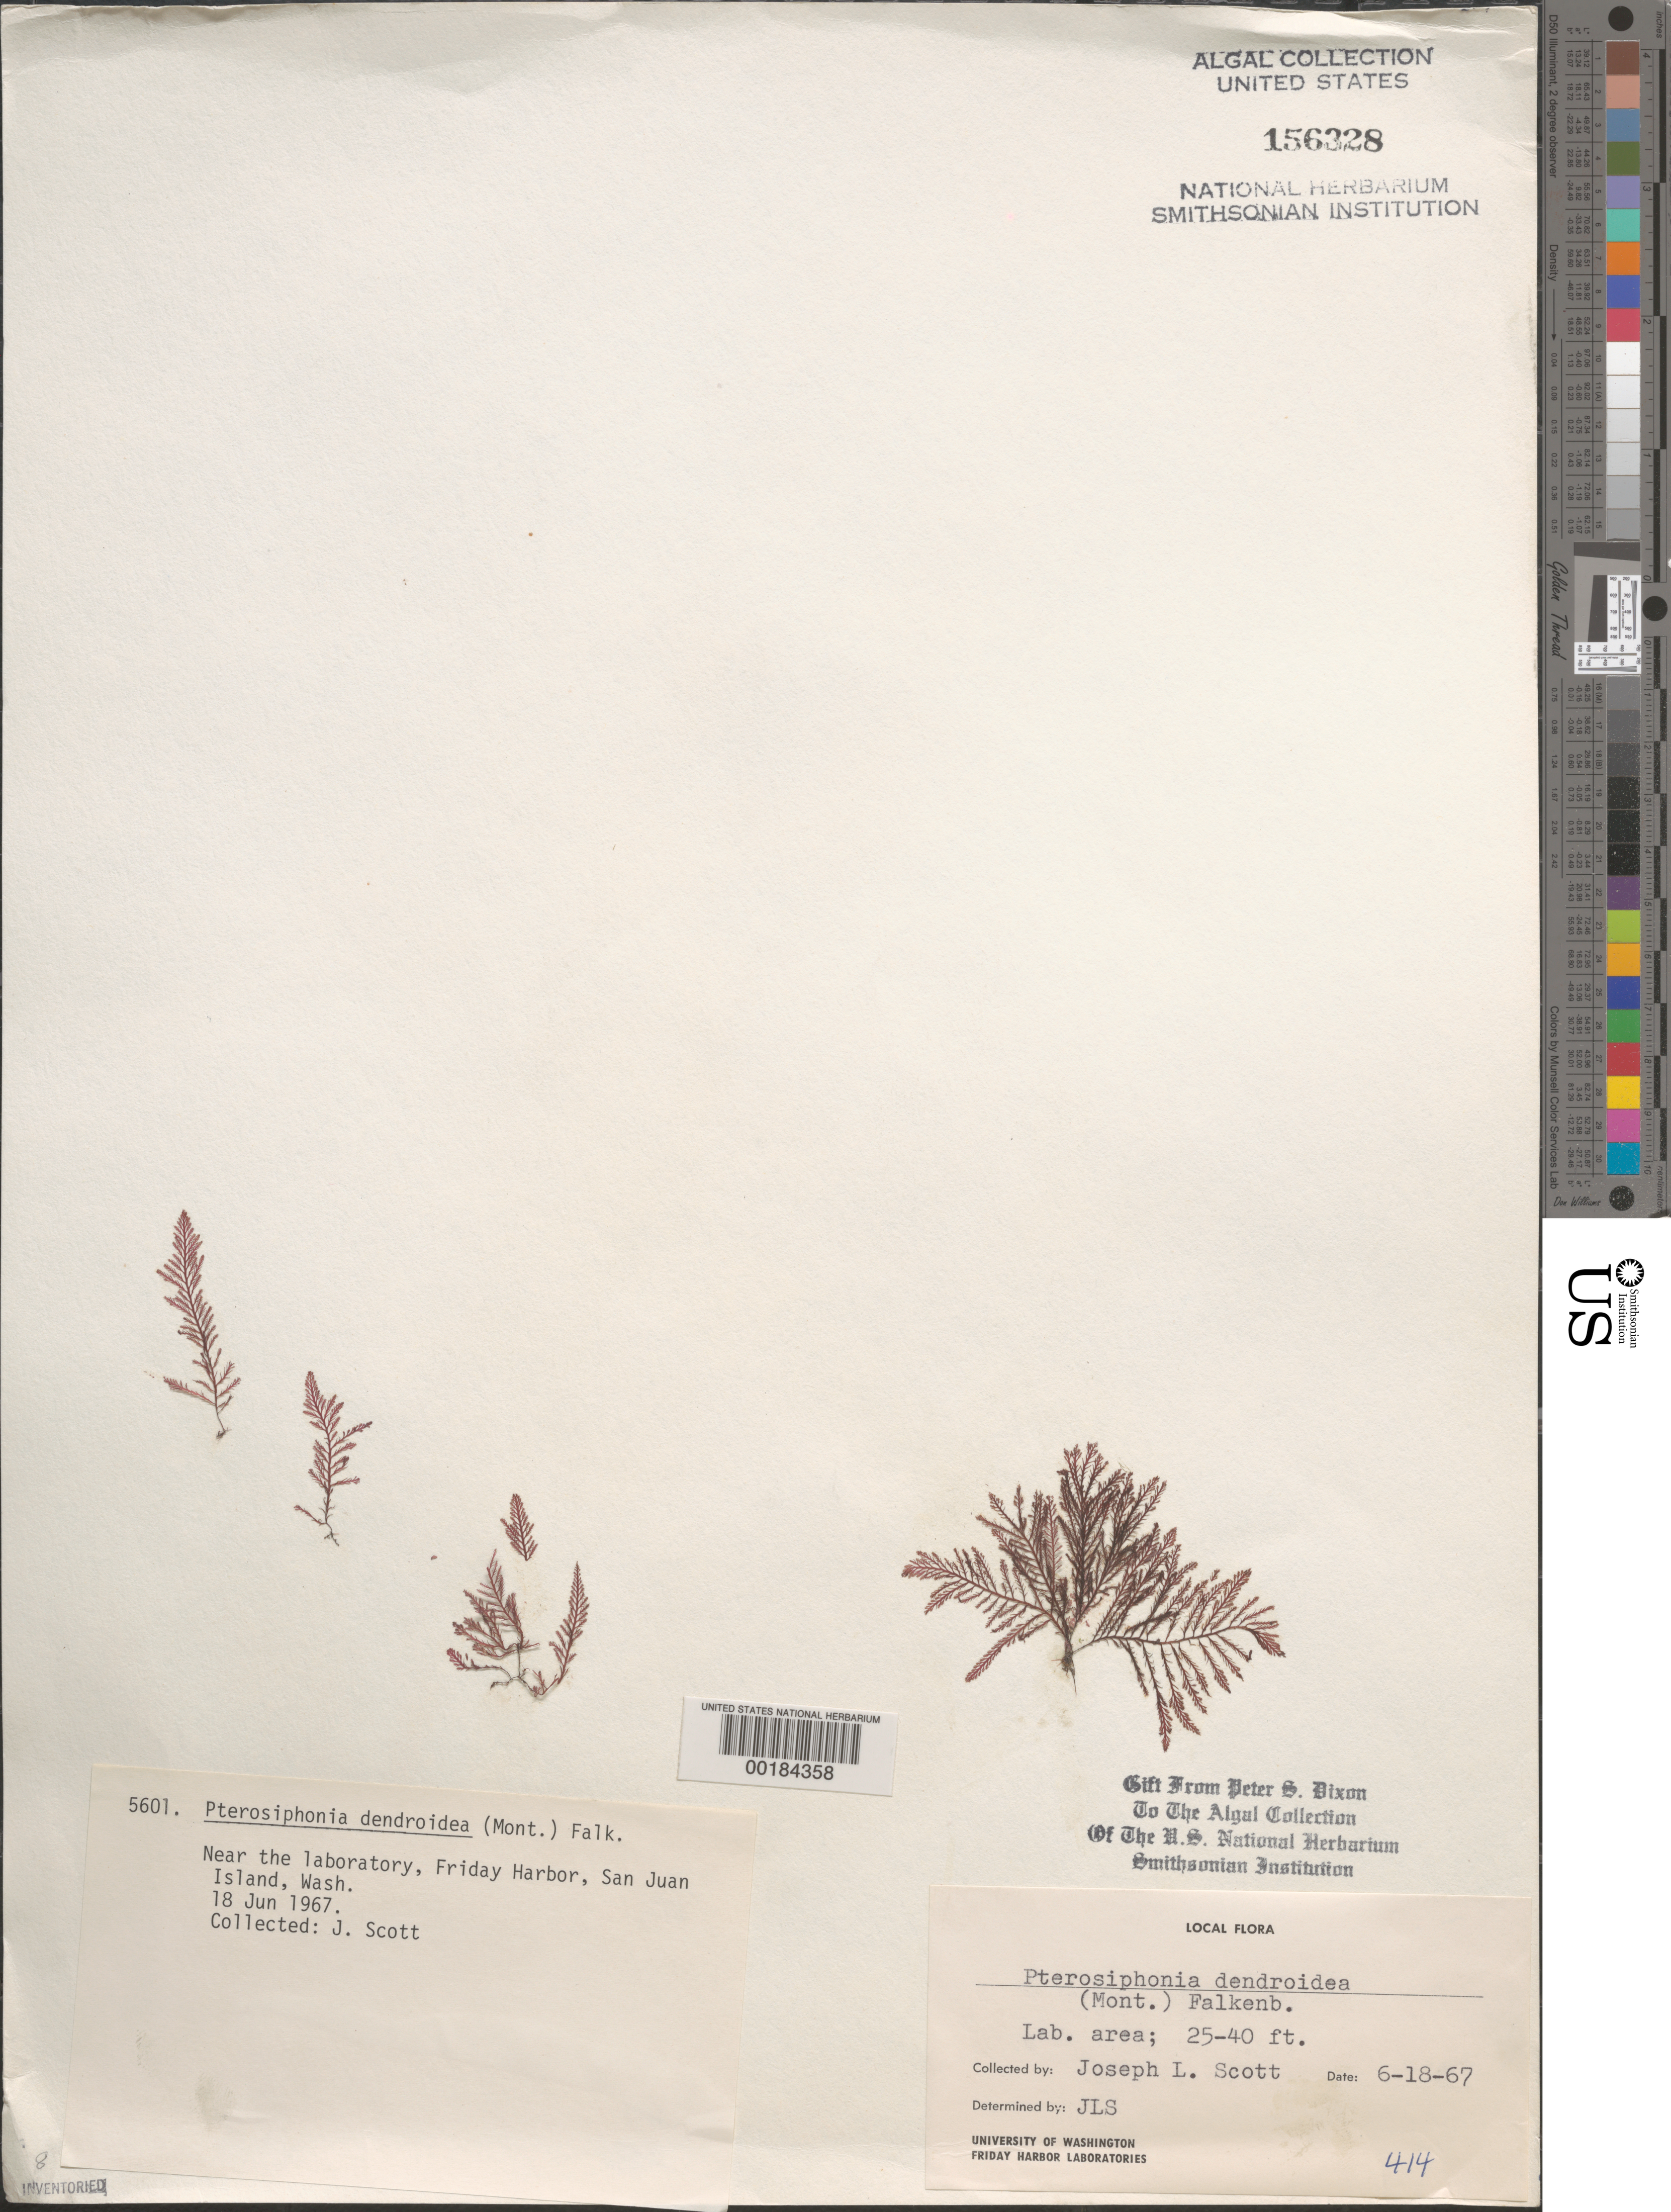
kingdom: Plantae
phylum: Rhodophyta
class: Florideophyceae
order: Ceramiales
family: Rhodomelaceae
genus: Symphyocladiella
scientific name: Symphyocladiella dendroidea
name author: (Montagne) Bustamante et al.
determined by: Algae name updating Project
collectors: J. L. Scott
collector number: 414 & PSD 5601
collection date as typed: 18 Jun 1967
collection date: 1967-06-18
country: United States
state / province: Washington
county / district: San Juan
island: San Juan Island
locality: Friday Harbor, near laboratory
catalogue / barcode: US 156328